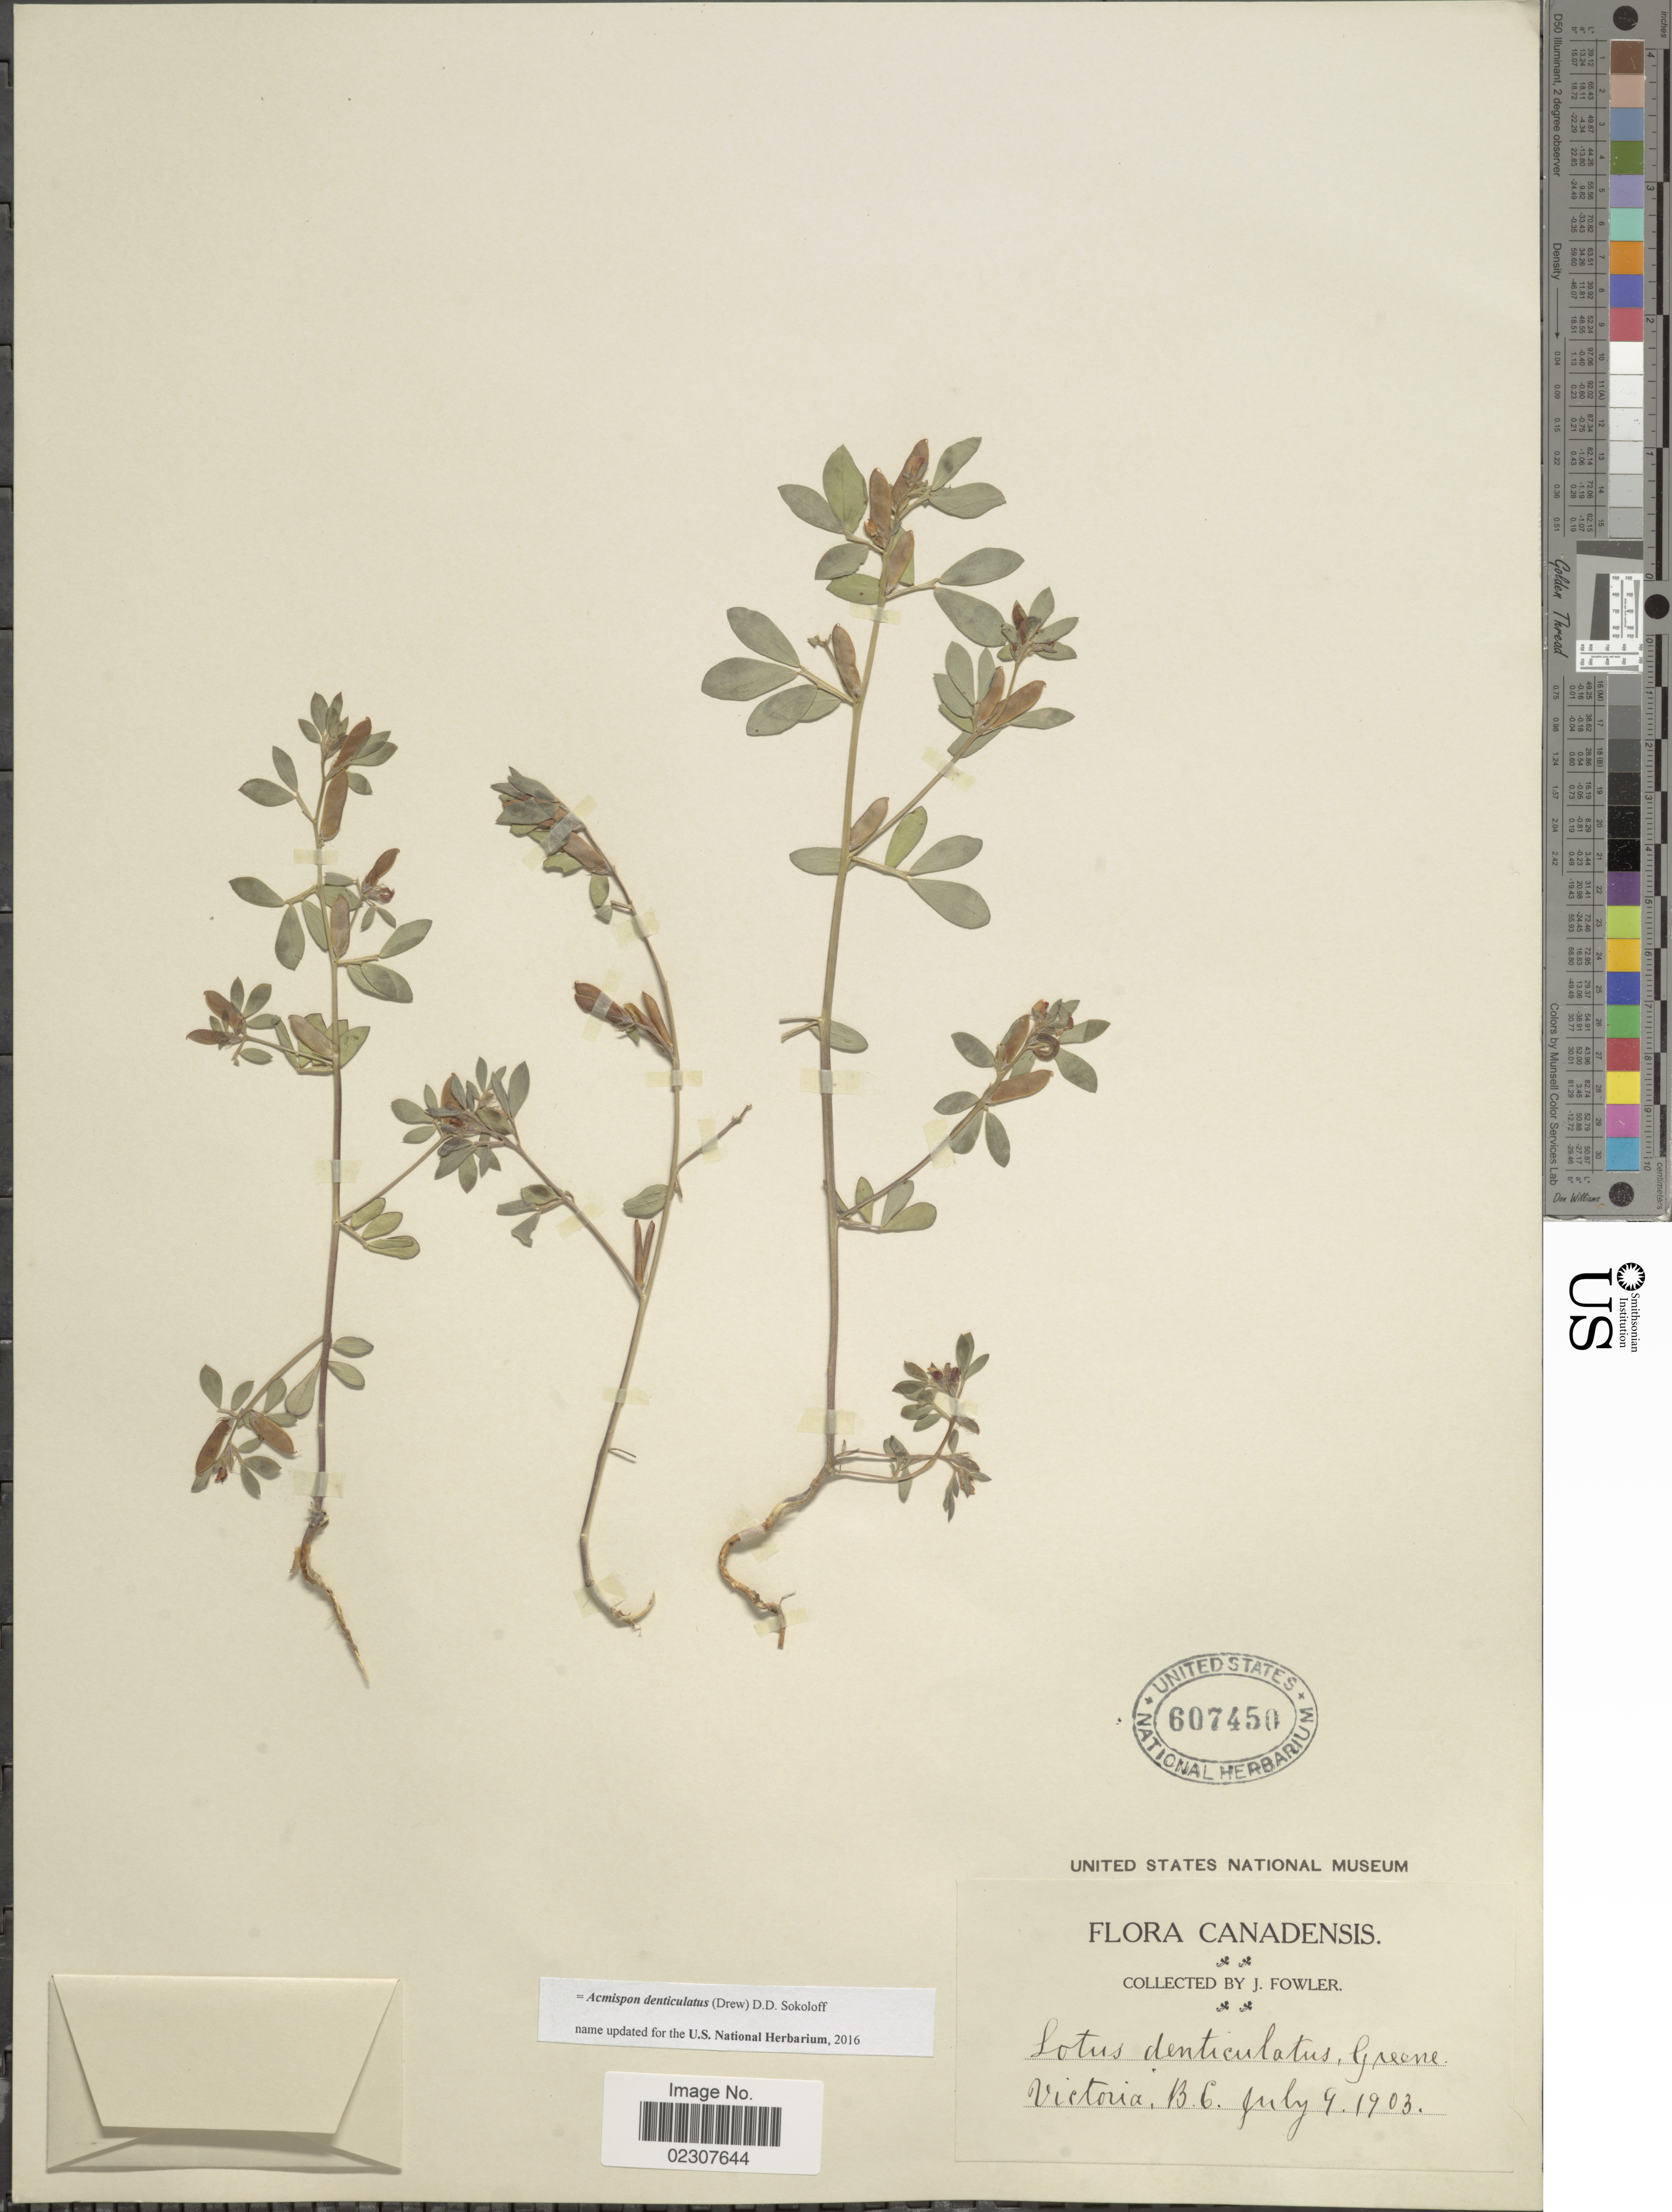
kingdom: Plantae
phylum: Tracheophyta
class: Magnoliopsida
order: Fabales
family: Fabaceae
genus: Acmispon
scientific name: Acmispon denticulatus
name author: (Drew) D.D. Sokoloff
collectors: J. P. Fowler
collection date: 1903-07-09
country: Canada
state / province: British Columbia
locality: Victoria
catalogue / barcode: US 607450